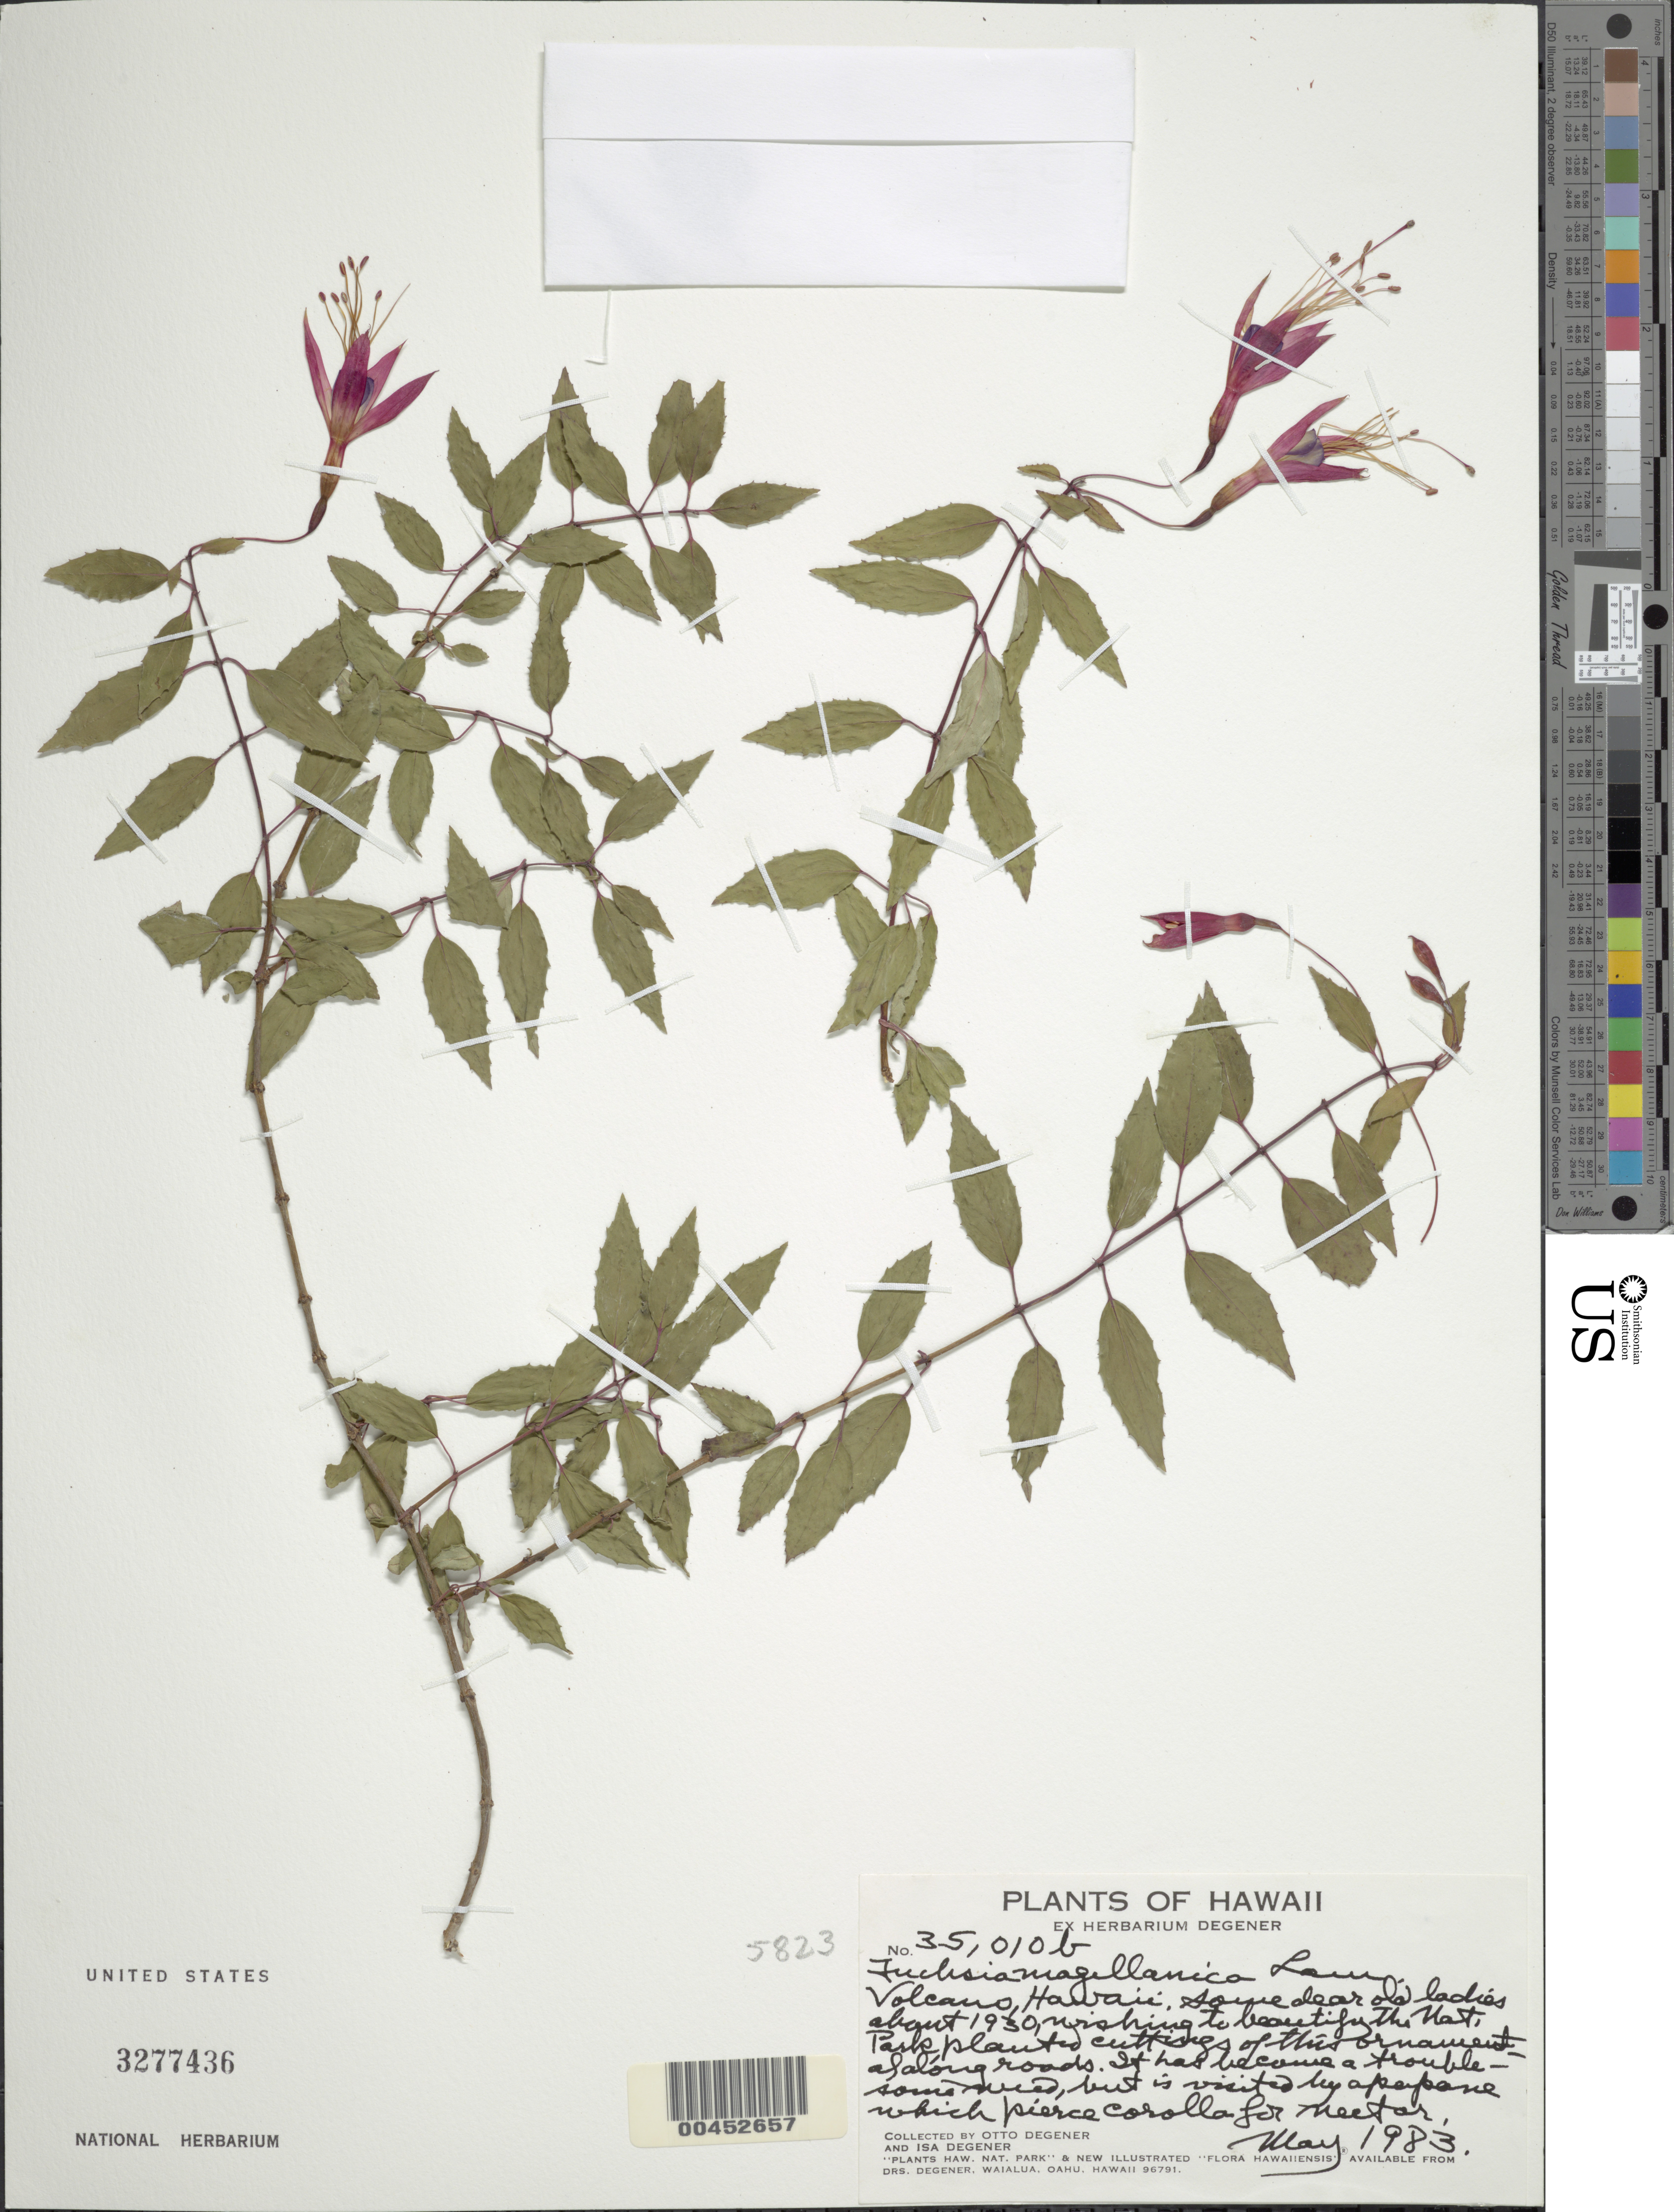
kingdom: Plantae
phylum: Tracheophyta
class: Magnoliopsida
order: Myrtales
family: Onagraceae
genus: Fuchsia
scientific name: Fuchsia magellanica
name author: Lam.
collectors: O. Degener & I. Degener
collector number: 35010b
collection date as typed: May 1983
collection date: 1983-05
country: United States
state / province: Hawaii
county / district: Hawaii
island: Hawaii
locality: Volcano, Nat. Park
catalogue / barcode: US 3277436